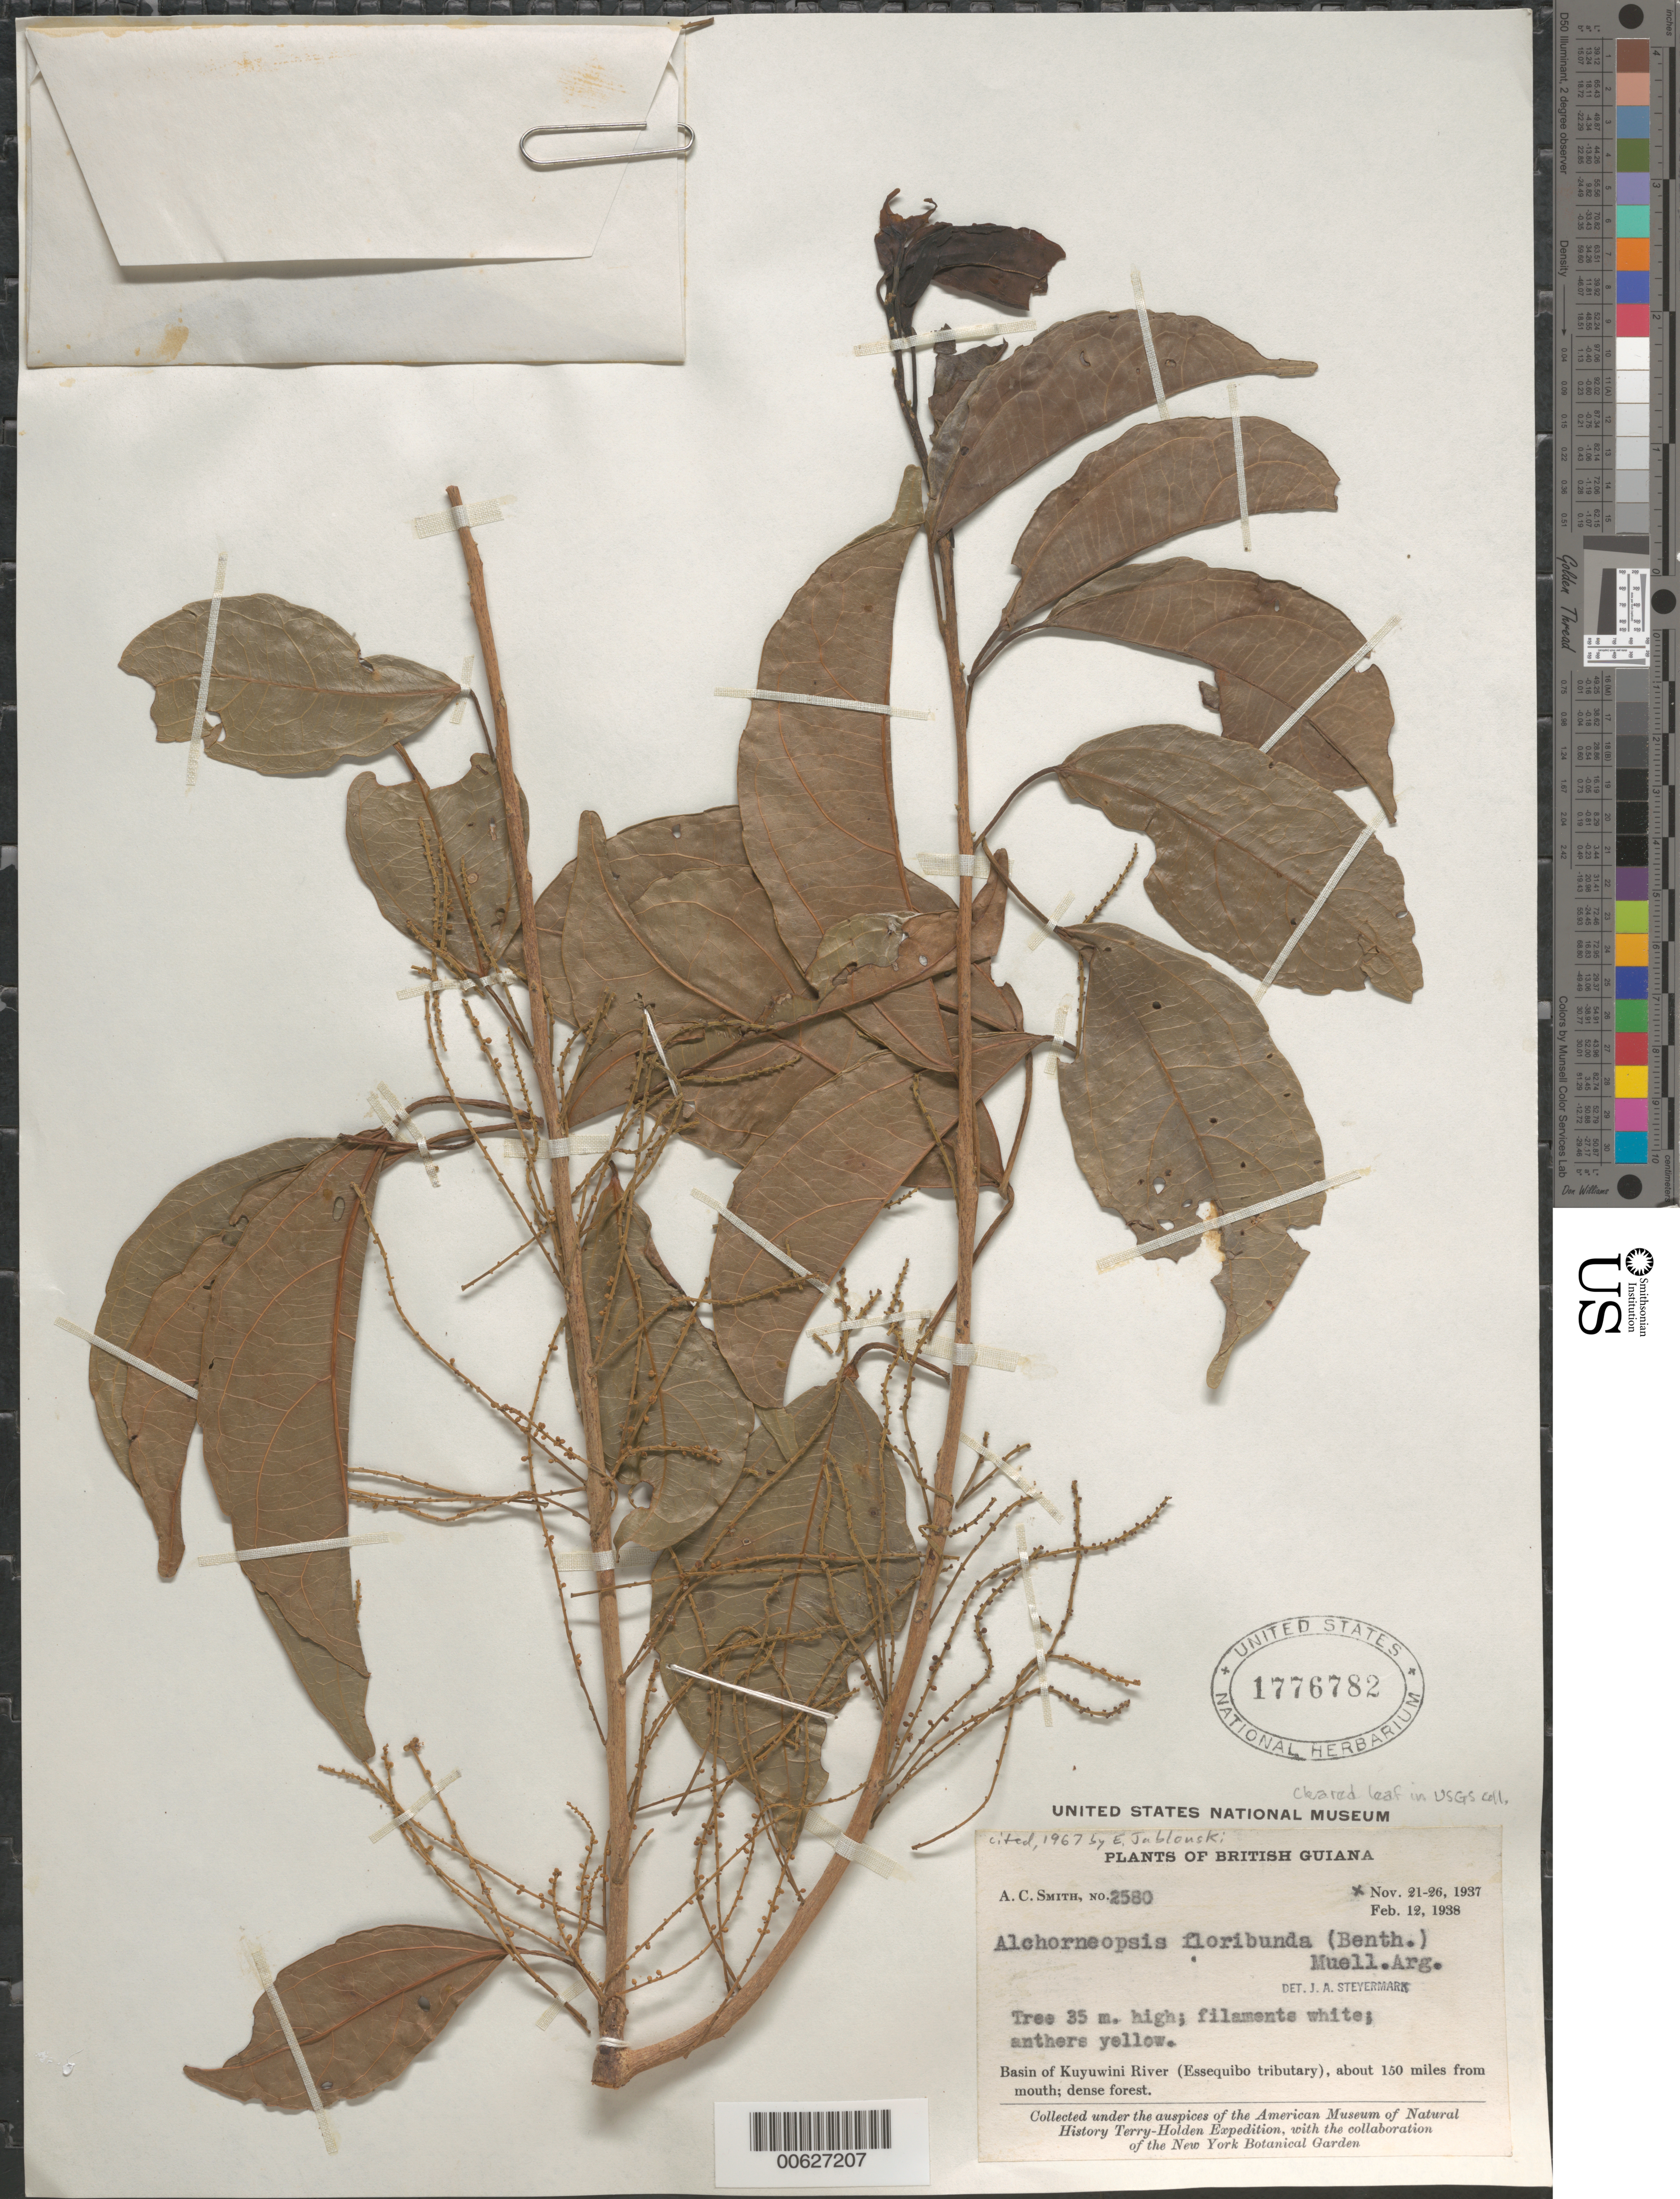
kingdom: Plantae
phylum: Tracheophyta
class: Magnoliopsida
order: Malpighiales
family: Euphorbiaceae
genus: Alchorneopsis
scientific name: Alchorneopsis floribunda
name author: (Benth.) Müll. Arg.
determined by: Steyermark, Julian A., (VEN)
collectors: A. C. Smith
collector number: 2580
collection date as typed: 21-Nov-37 to 26-Nov-37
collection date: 1937-11-21/1937-11-26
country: Guyana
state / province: U. Takutu-U. Essequibo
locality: Kuyuwini River Basin (Essequibo River tributary), about 150 mi. from mouth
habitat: Dense forest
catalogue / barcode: US 1776782